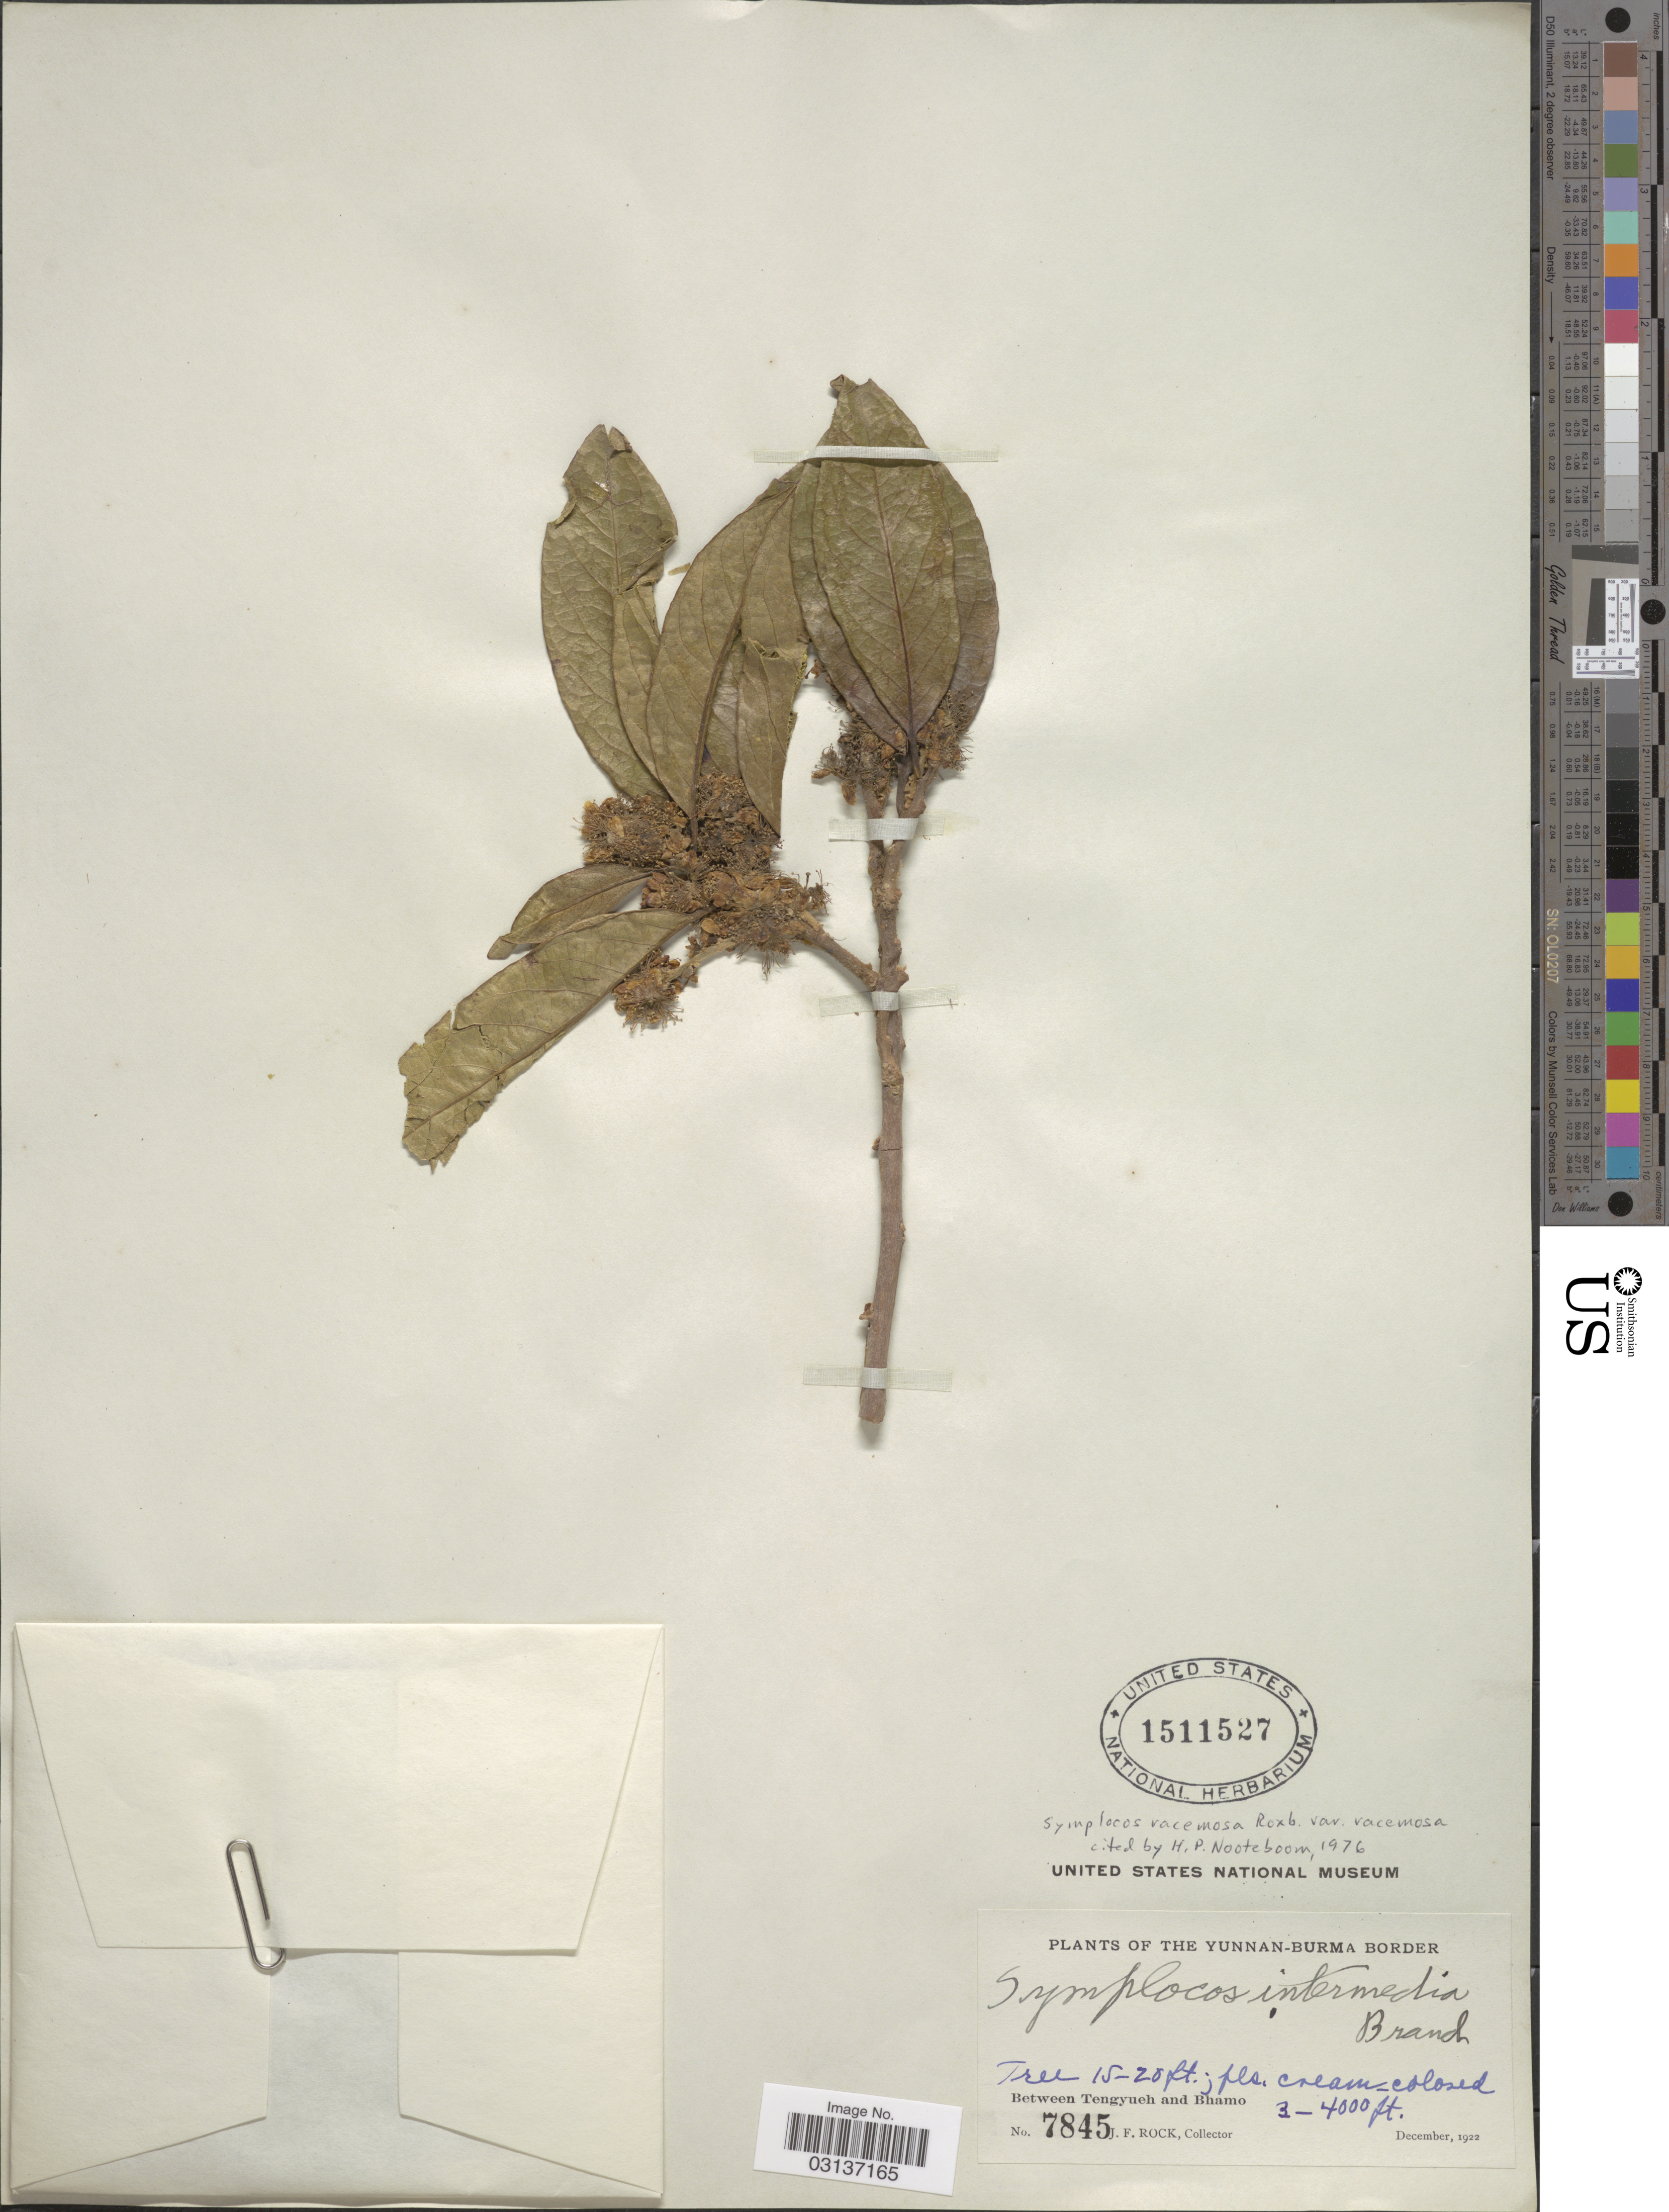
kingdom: Plantae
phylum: Tracheophyta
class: Magnoliopsida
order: Ericales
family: Symplocaceae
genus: Symplocos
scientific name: Symplocos racemosa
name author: Roxb.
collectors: J. Rock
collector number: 7845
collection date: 1922-12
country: China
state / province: Yunnan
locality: The Yunnan-Burma Border. Between Tengyueh and Bhamo.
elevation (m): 914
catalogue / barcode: US 1511527